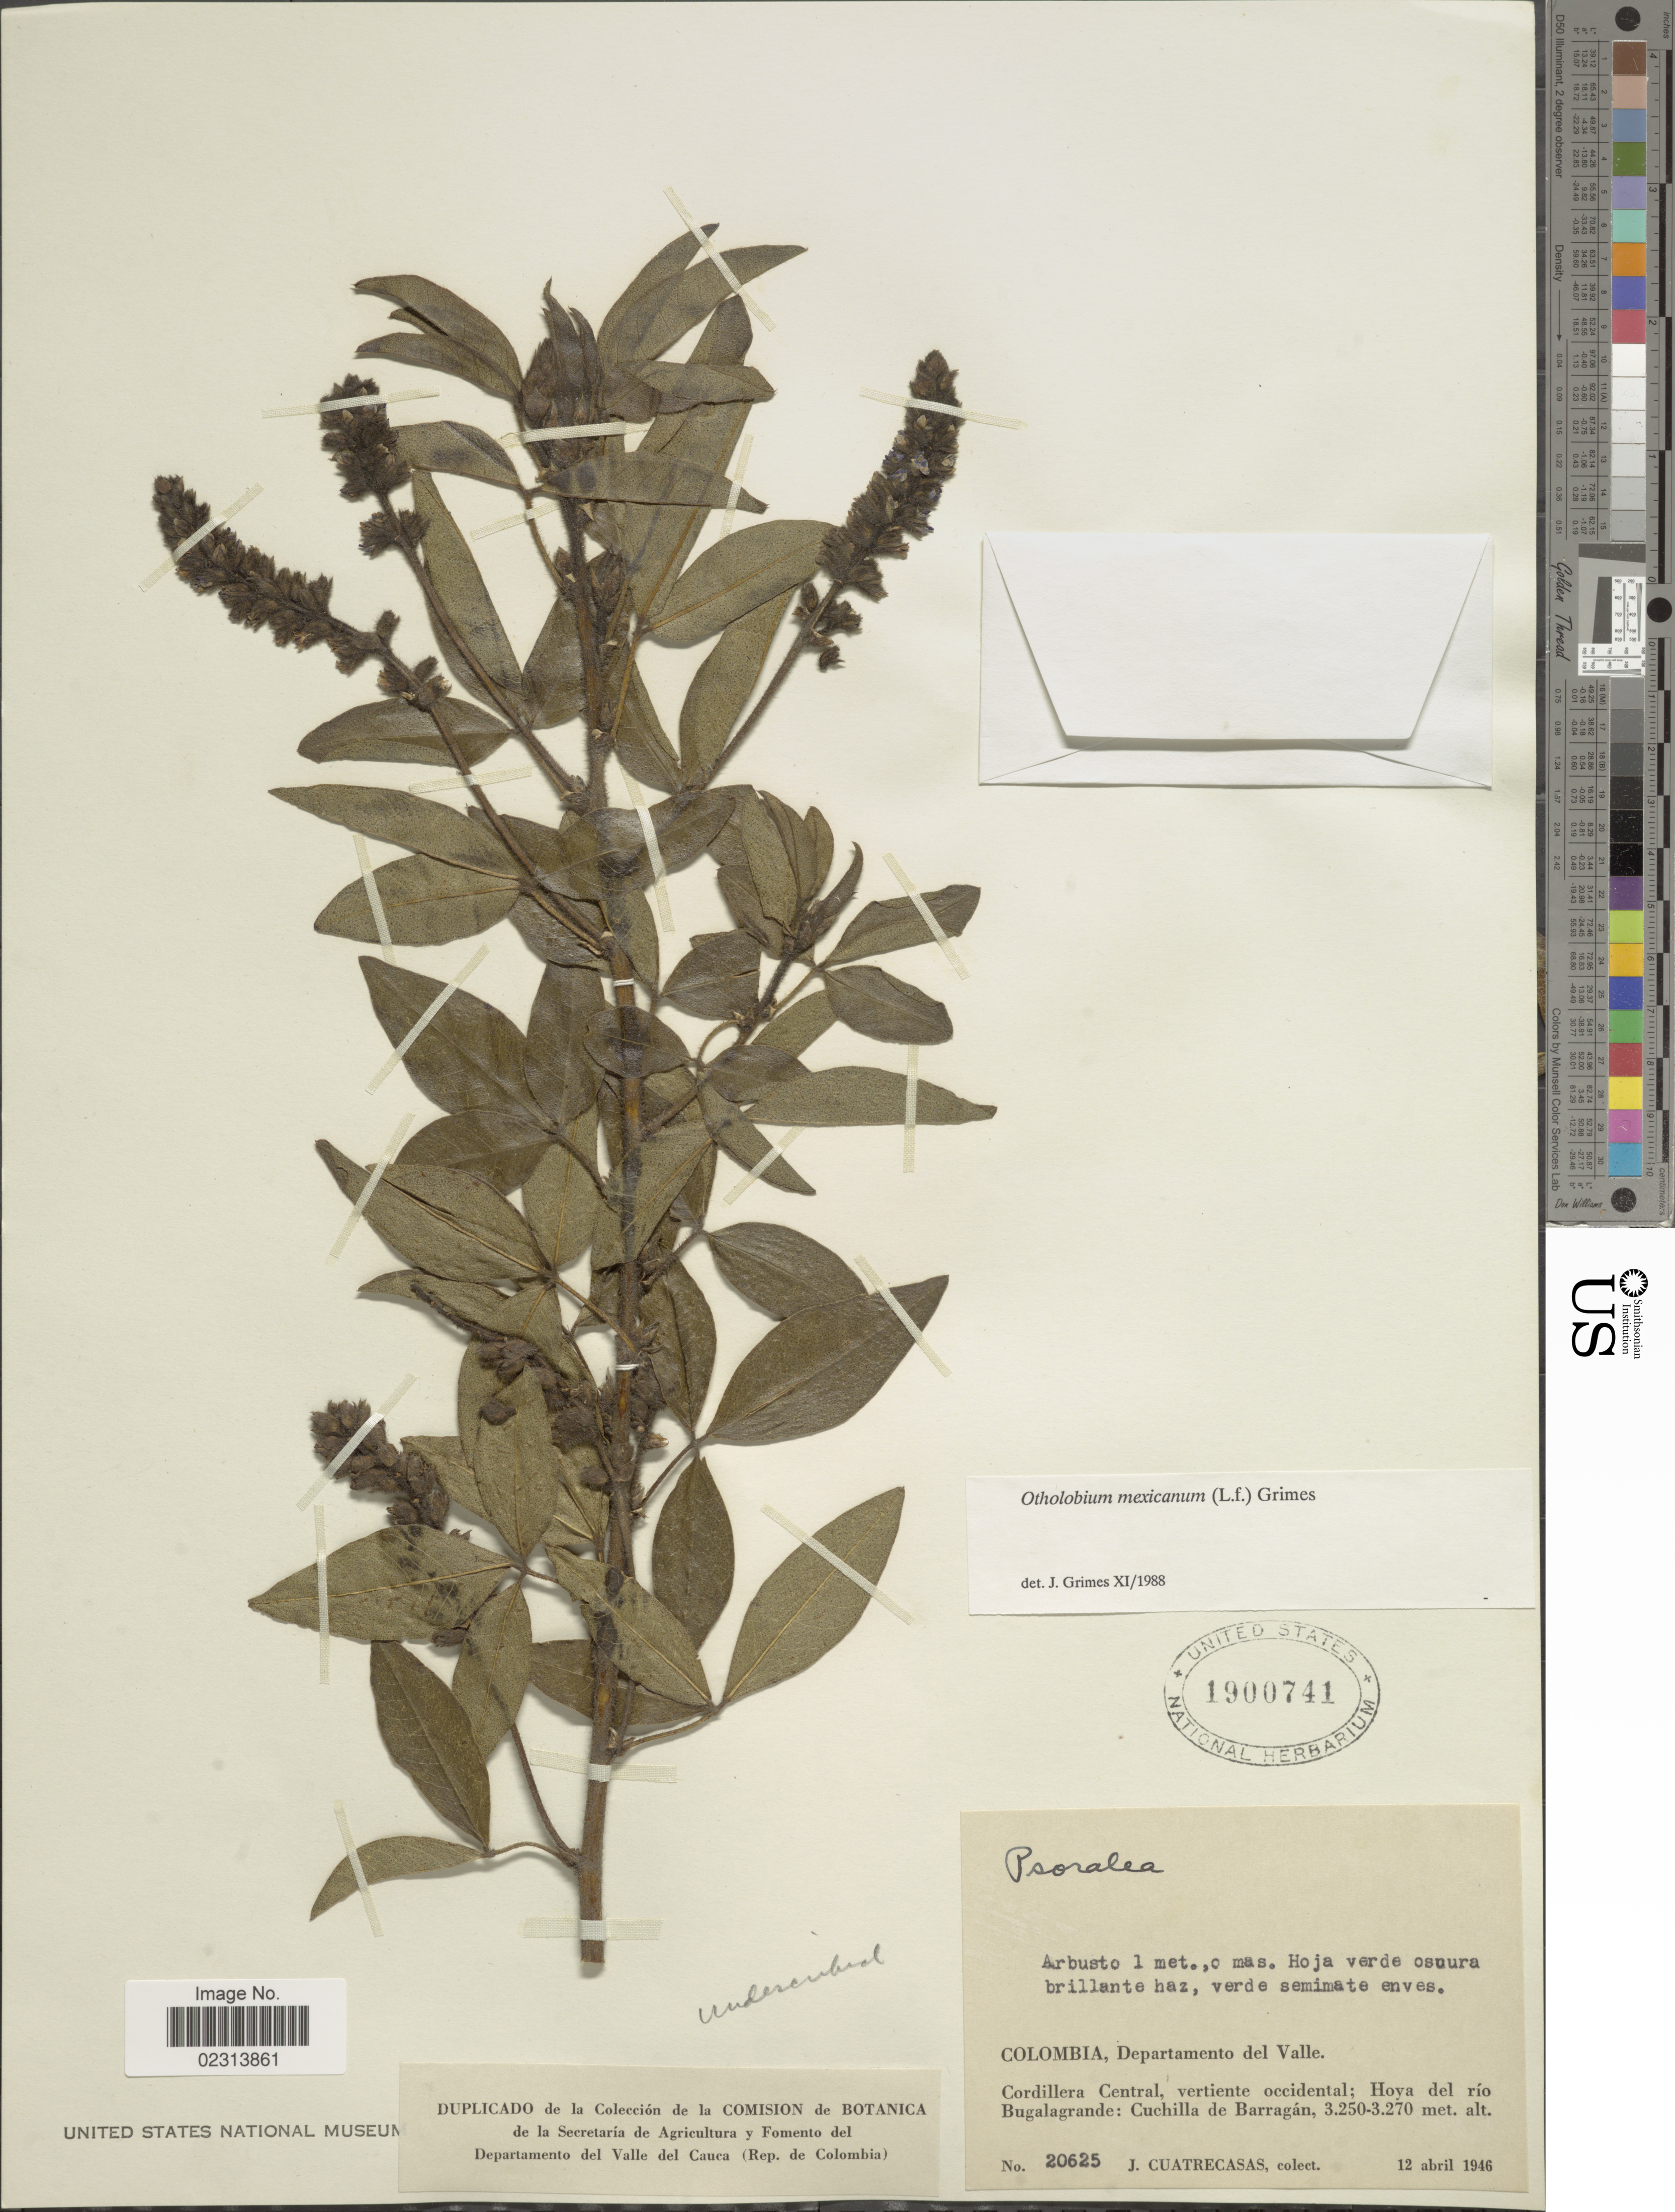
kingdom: Plantae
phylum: Tracheophyta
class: Magnoliopsida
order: Fabales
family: Fabaceae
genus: Otholobium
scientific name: Otholobium mexicanum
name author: (L. f.) J.W. Grimes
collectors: J. Cuatrecasas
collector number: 20625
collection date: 1946-04-12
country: Colombia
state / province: Valle del Cauca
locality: Departamento del Valle, Cordillera Central, vertiente occidental: Hoya del rio Bugalagrande: Cuchilla de Barragan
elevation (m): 3250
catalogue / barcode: US 1900741